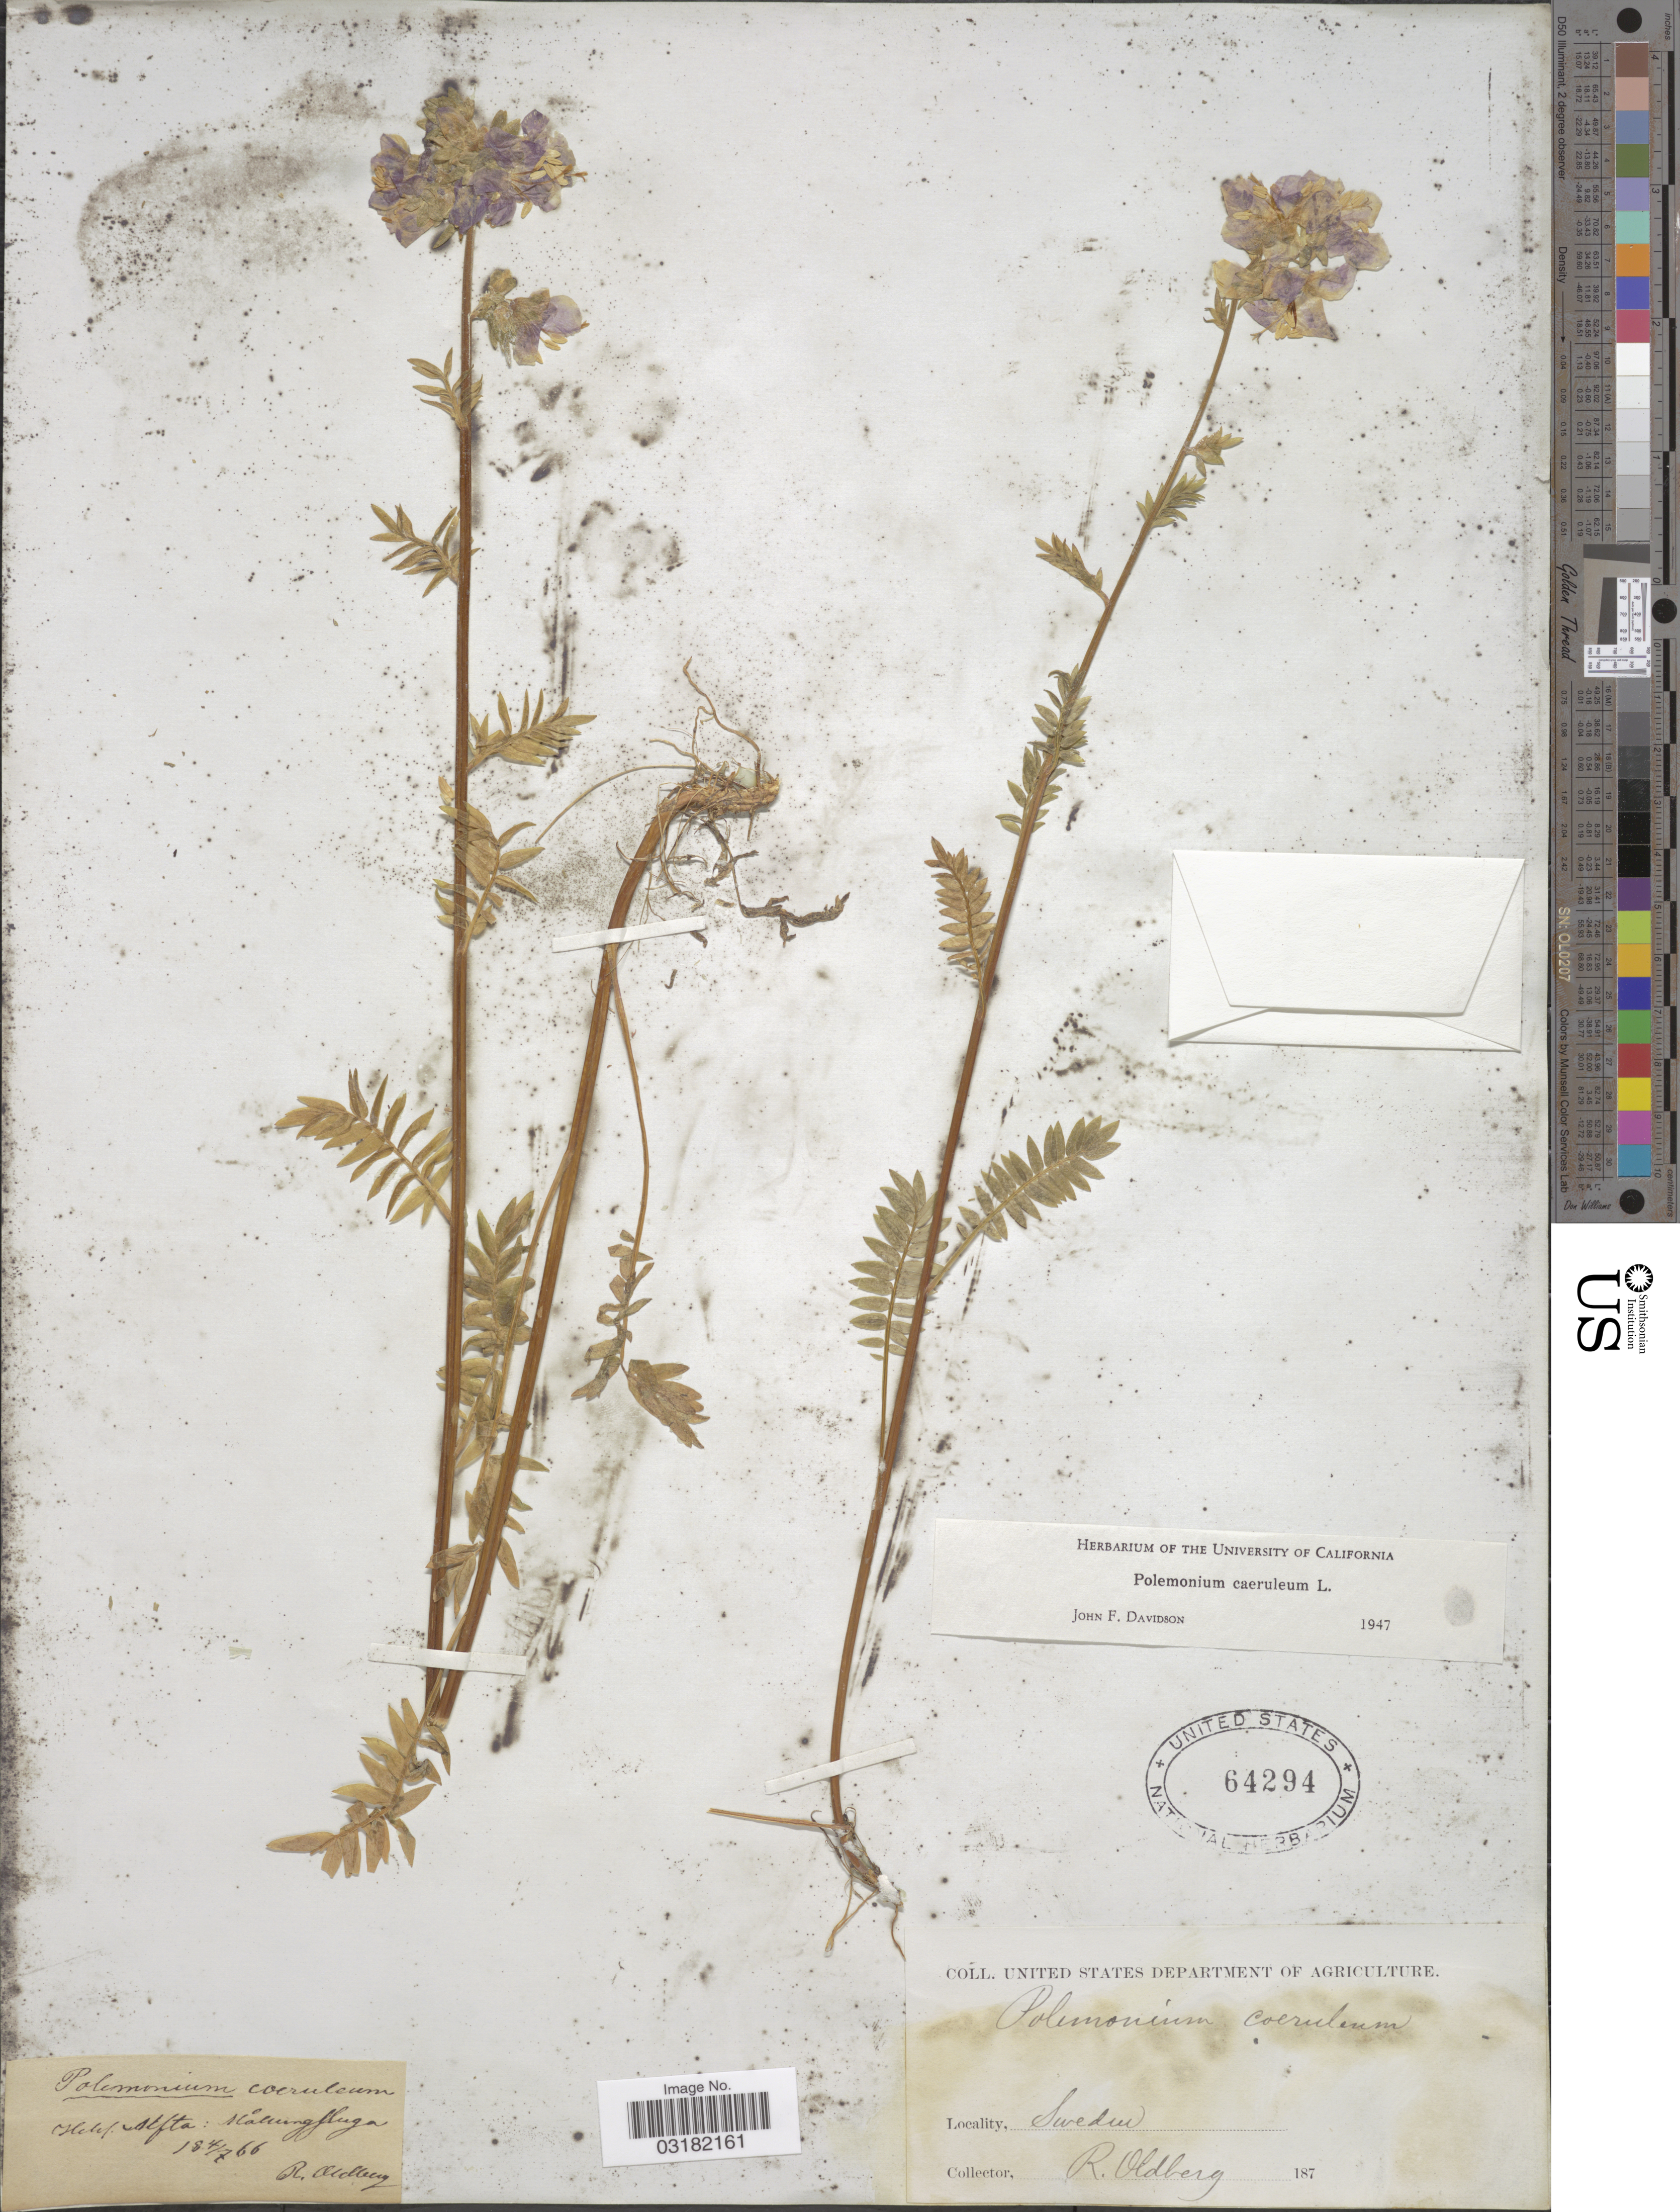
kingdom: Plantae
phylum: Tracheophyta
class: Magnoliopsida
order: Ericales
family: Polemoniaceae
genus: Polemonium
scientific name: Polemonium coeruleum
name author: L.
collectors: R. Oldberg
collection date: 1866-07-04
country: Sweden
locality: Helv Alfta: [illegible text]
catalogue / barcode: US 64294